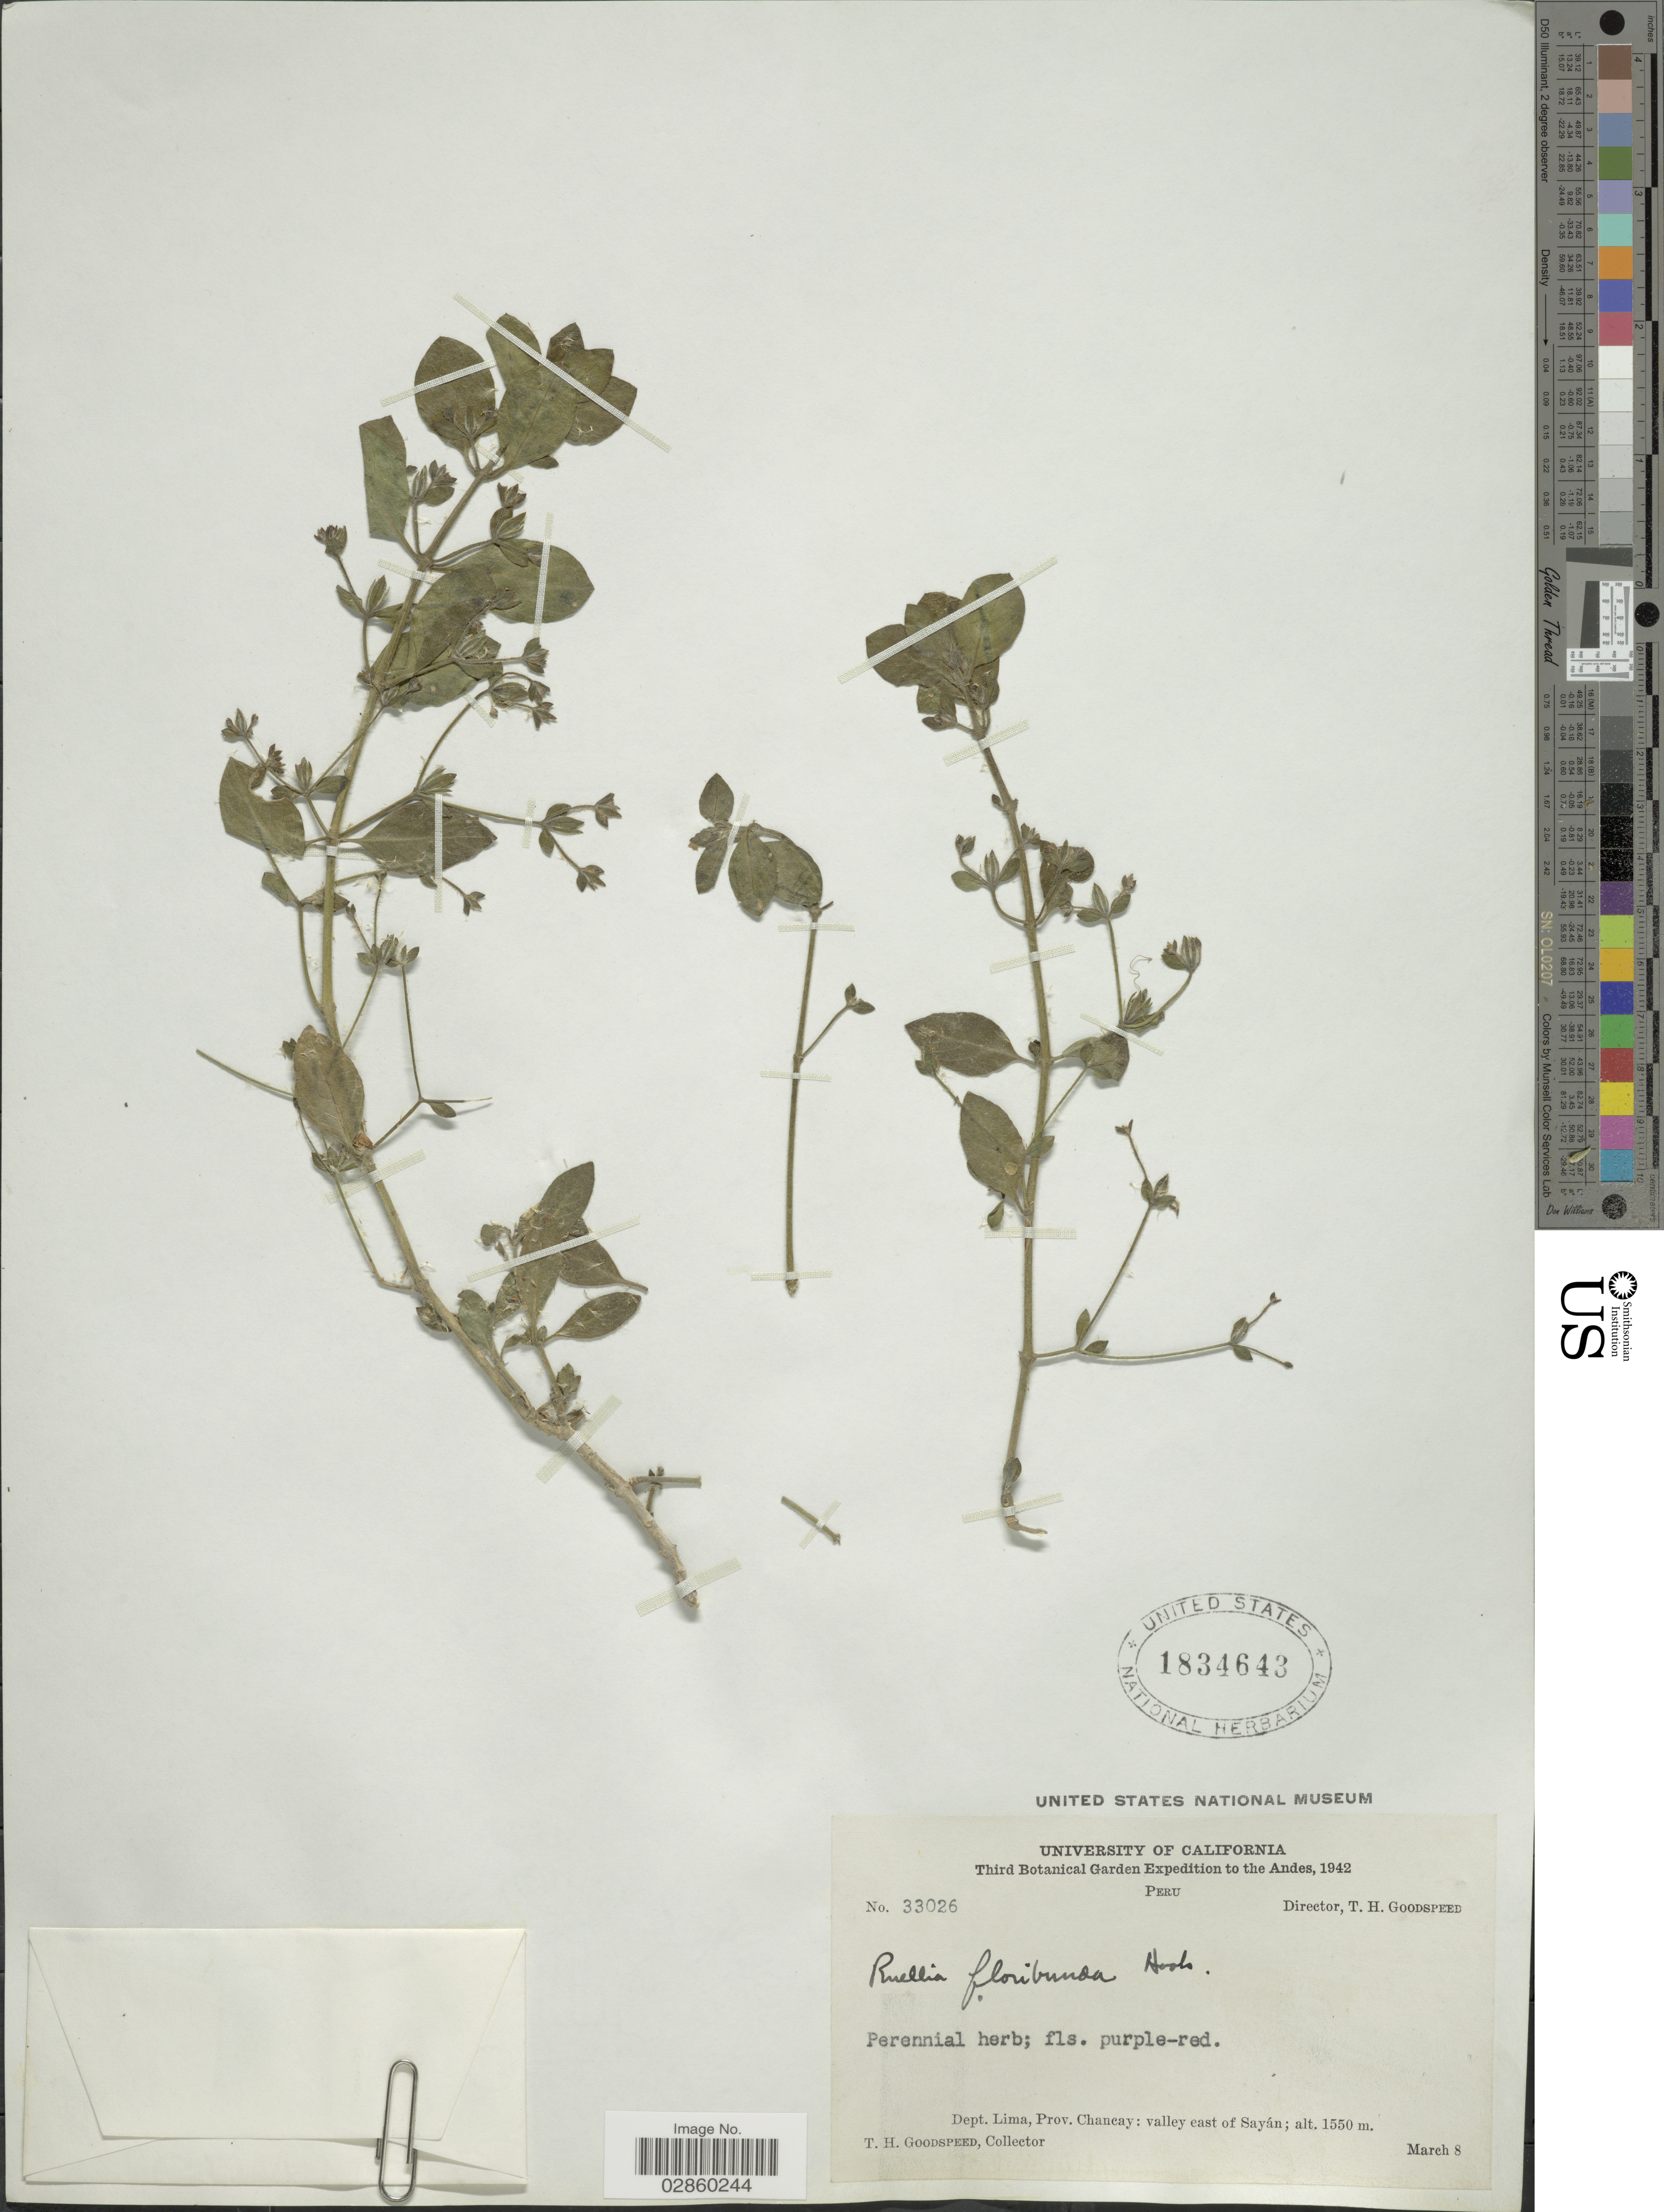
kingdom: Plantae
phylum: Tracheophyta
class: Magnoliopsida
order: Lamiales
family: Acanthaceae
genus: Ruellia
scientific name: Ruellia floribunda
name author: Hook.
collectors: T. Goodspeed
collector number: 33026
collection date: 1942-03-08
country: Peru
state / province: Lima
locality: Andes, Dept. Lima, Prov. Chancay, valley east of Sayán.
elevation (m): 1550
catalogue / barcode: US 1834643